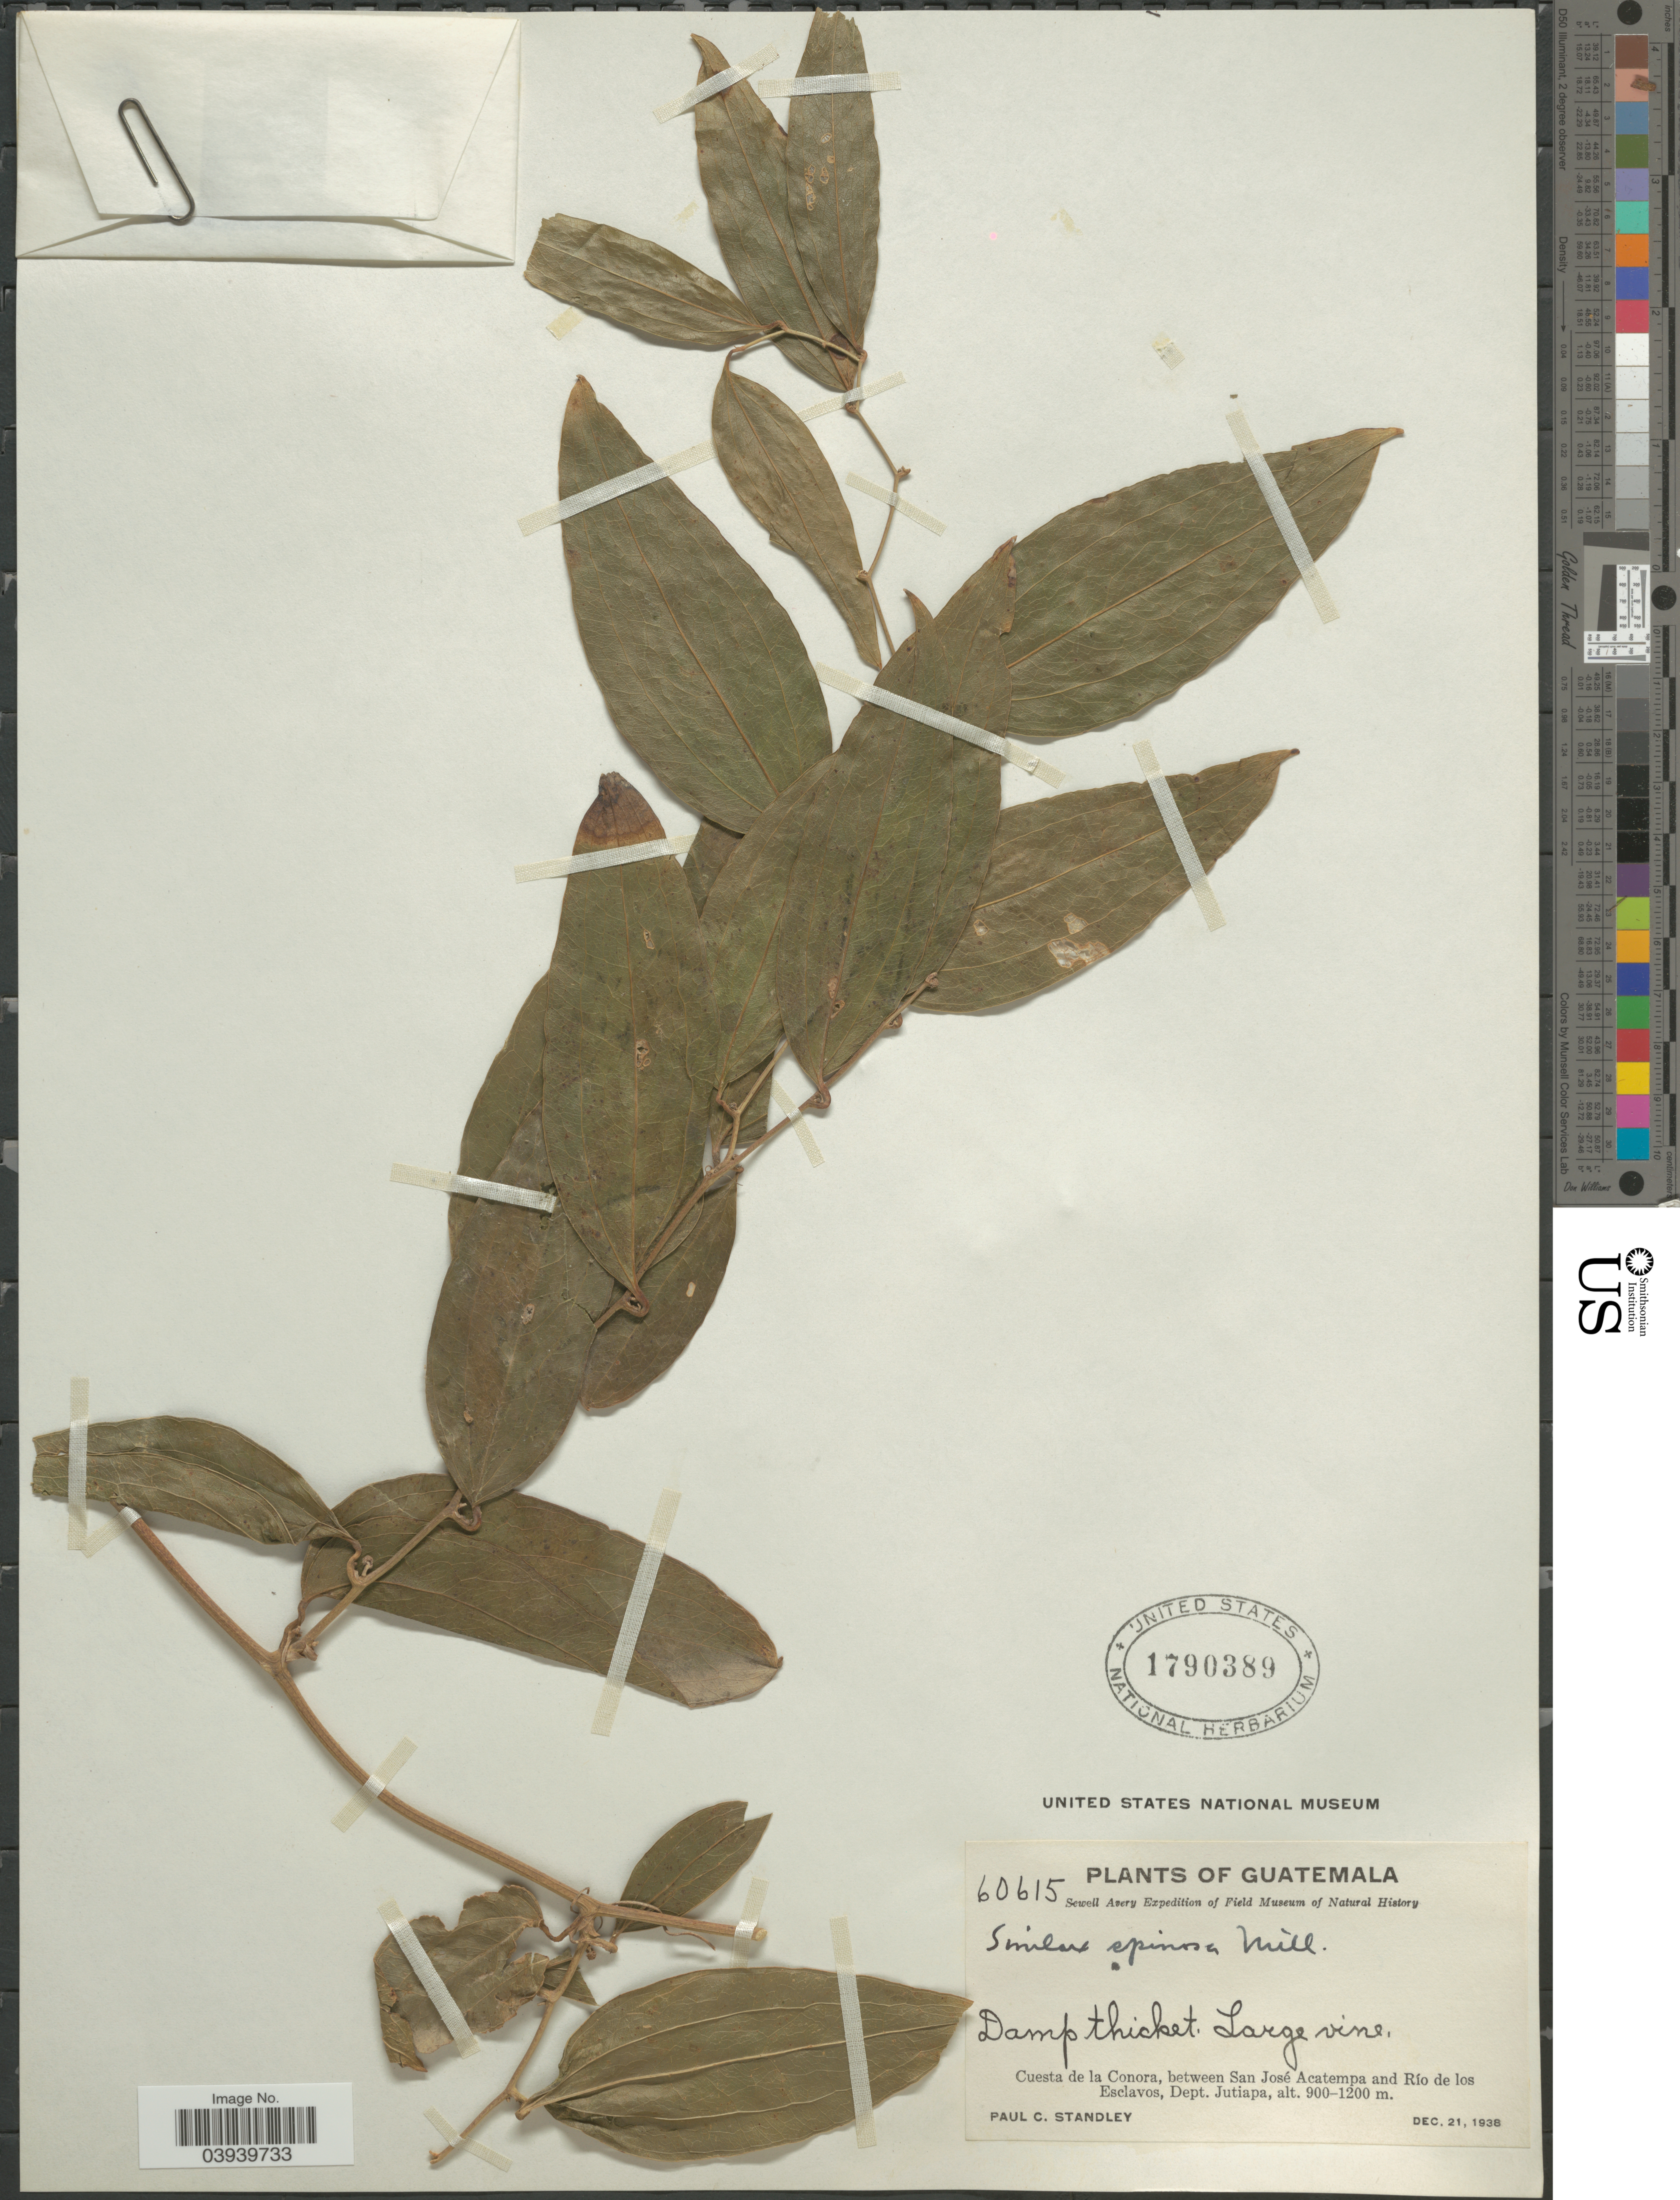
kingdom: Plantae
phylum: Tracheophyta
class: Liliopsida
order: Liliales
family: Smilacaceae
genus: Smilax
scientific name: Smilax spinosa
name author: Mill.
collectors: P. C. Standley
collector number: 60615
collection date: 1938-12-21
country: Guatemala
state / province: Jutiapa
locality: Cuesta de la Conora, between San José Acatempa and Río de los Esclavos, Dept. Jutiapa.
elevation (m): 900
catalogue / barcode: US 1790389